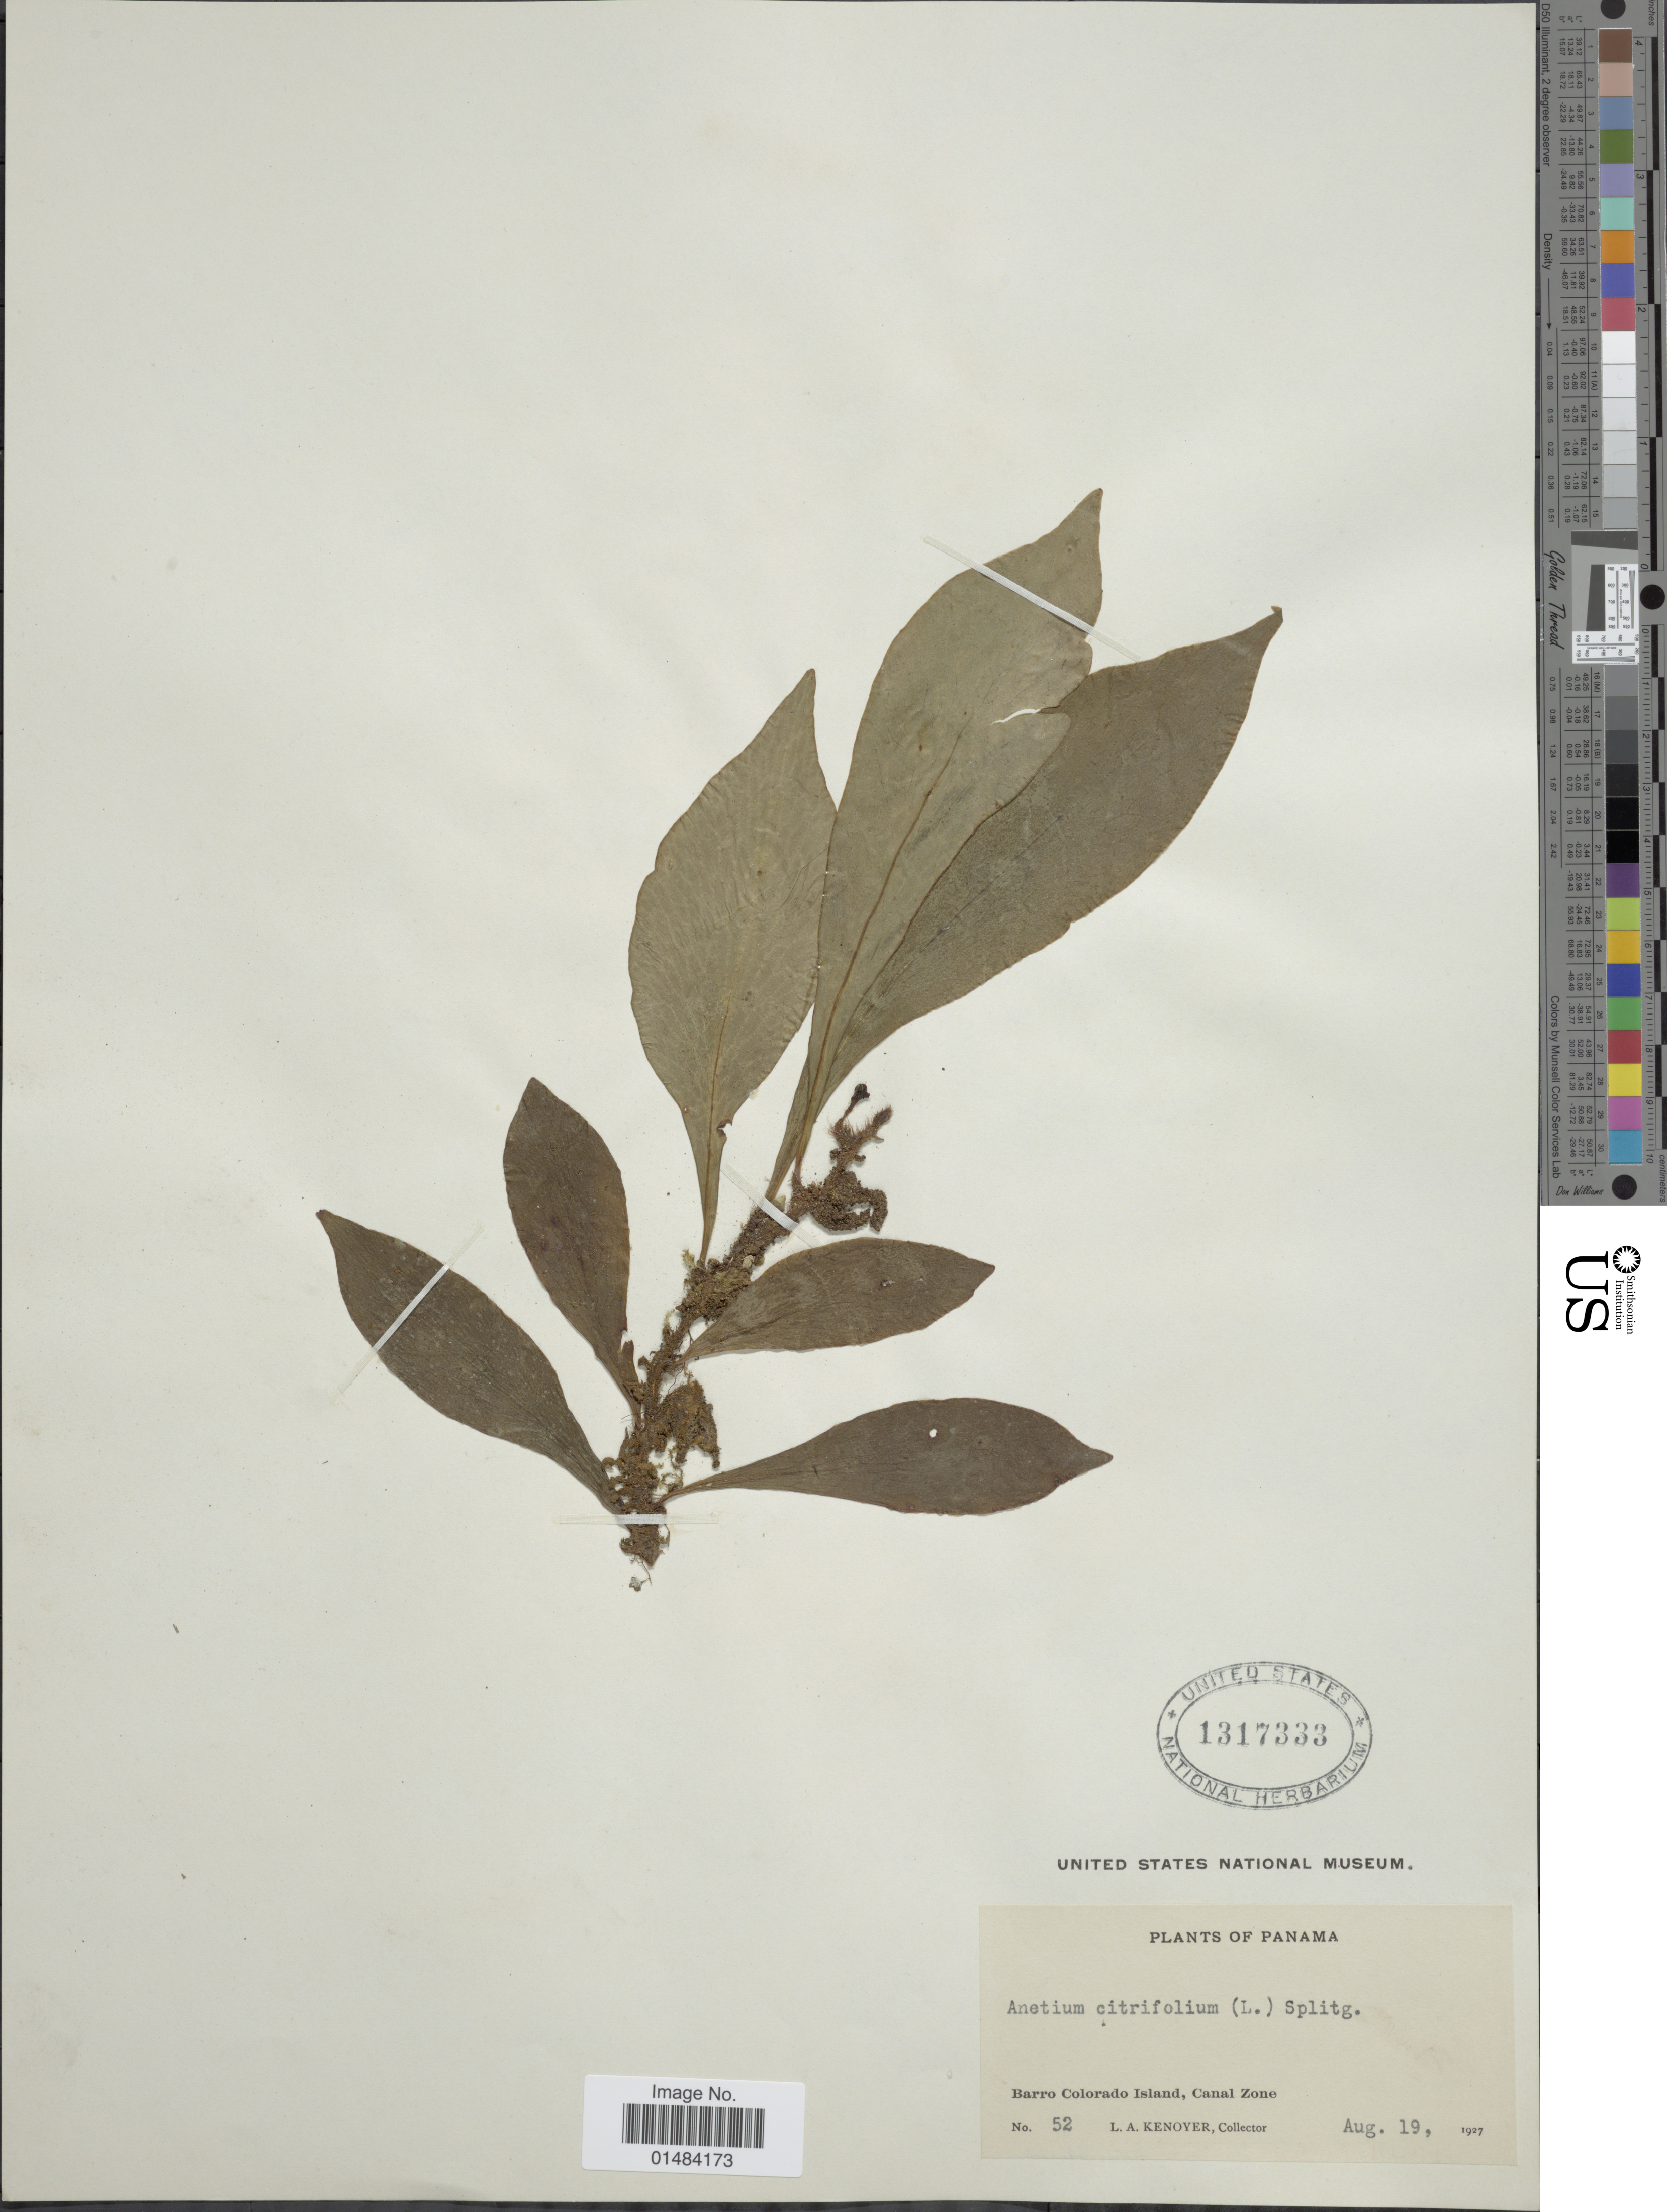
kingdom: Plantae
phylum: Tracheophyta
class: Polypodiopsida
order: Polypodiales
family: Pteridaceae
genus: Anetium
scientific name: Anetium citrifolium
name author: (L.) Splitg.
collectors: L. A. Kenoyer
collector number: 52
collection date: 1927-08-19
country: Panama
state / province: Panamá Oeste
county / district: Canal Zone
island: Barro Colorado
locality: Panama, Barro Colorado Island, Canal Zone.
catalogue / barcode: US 1317333